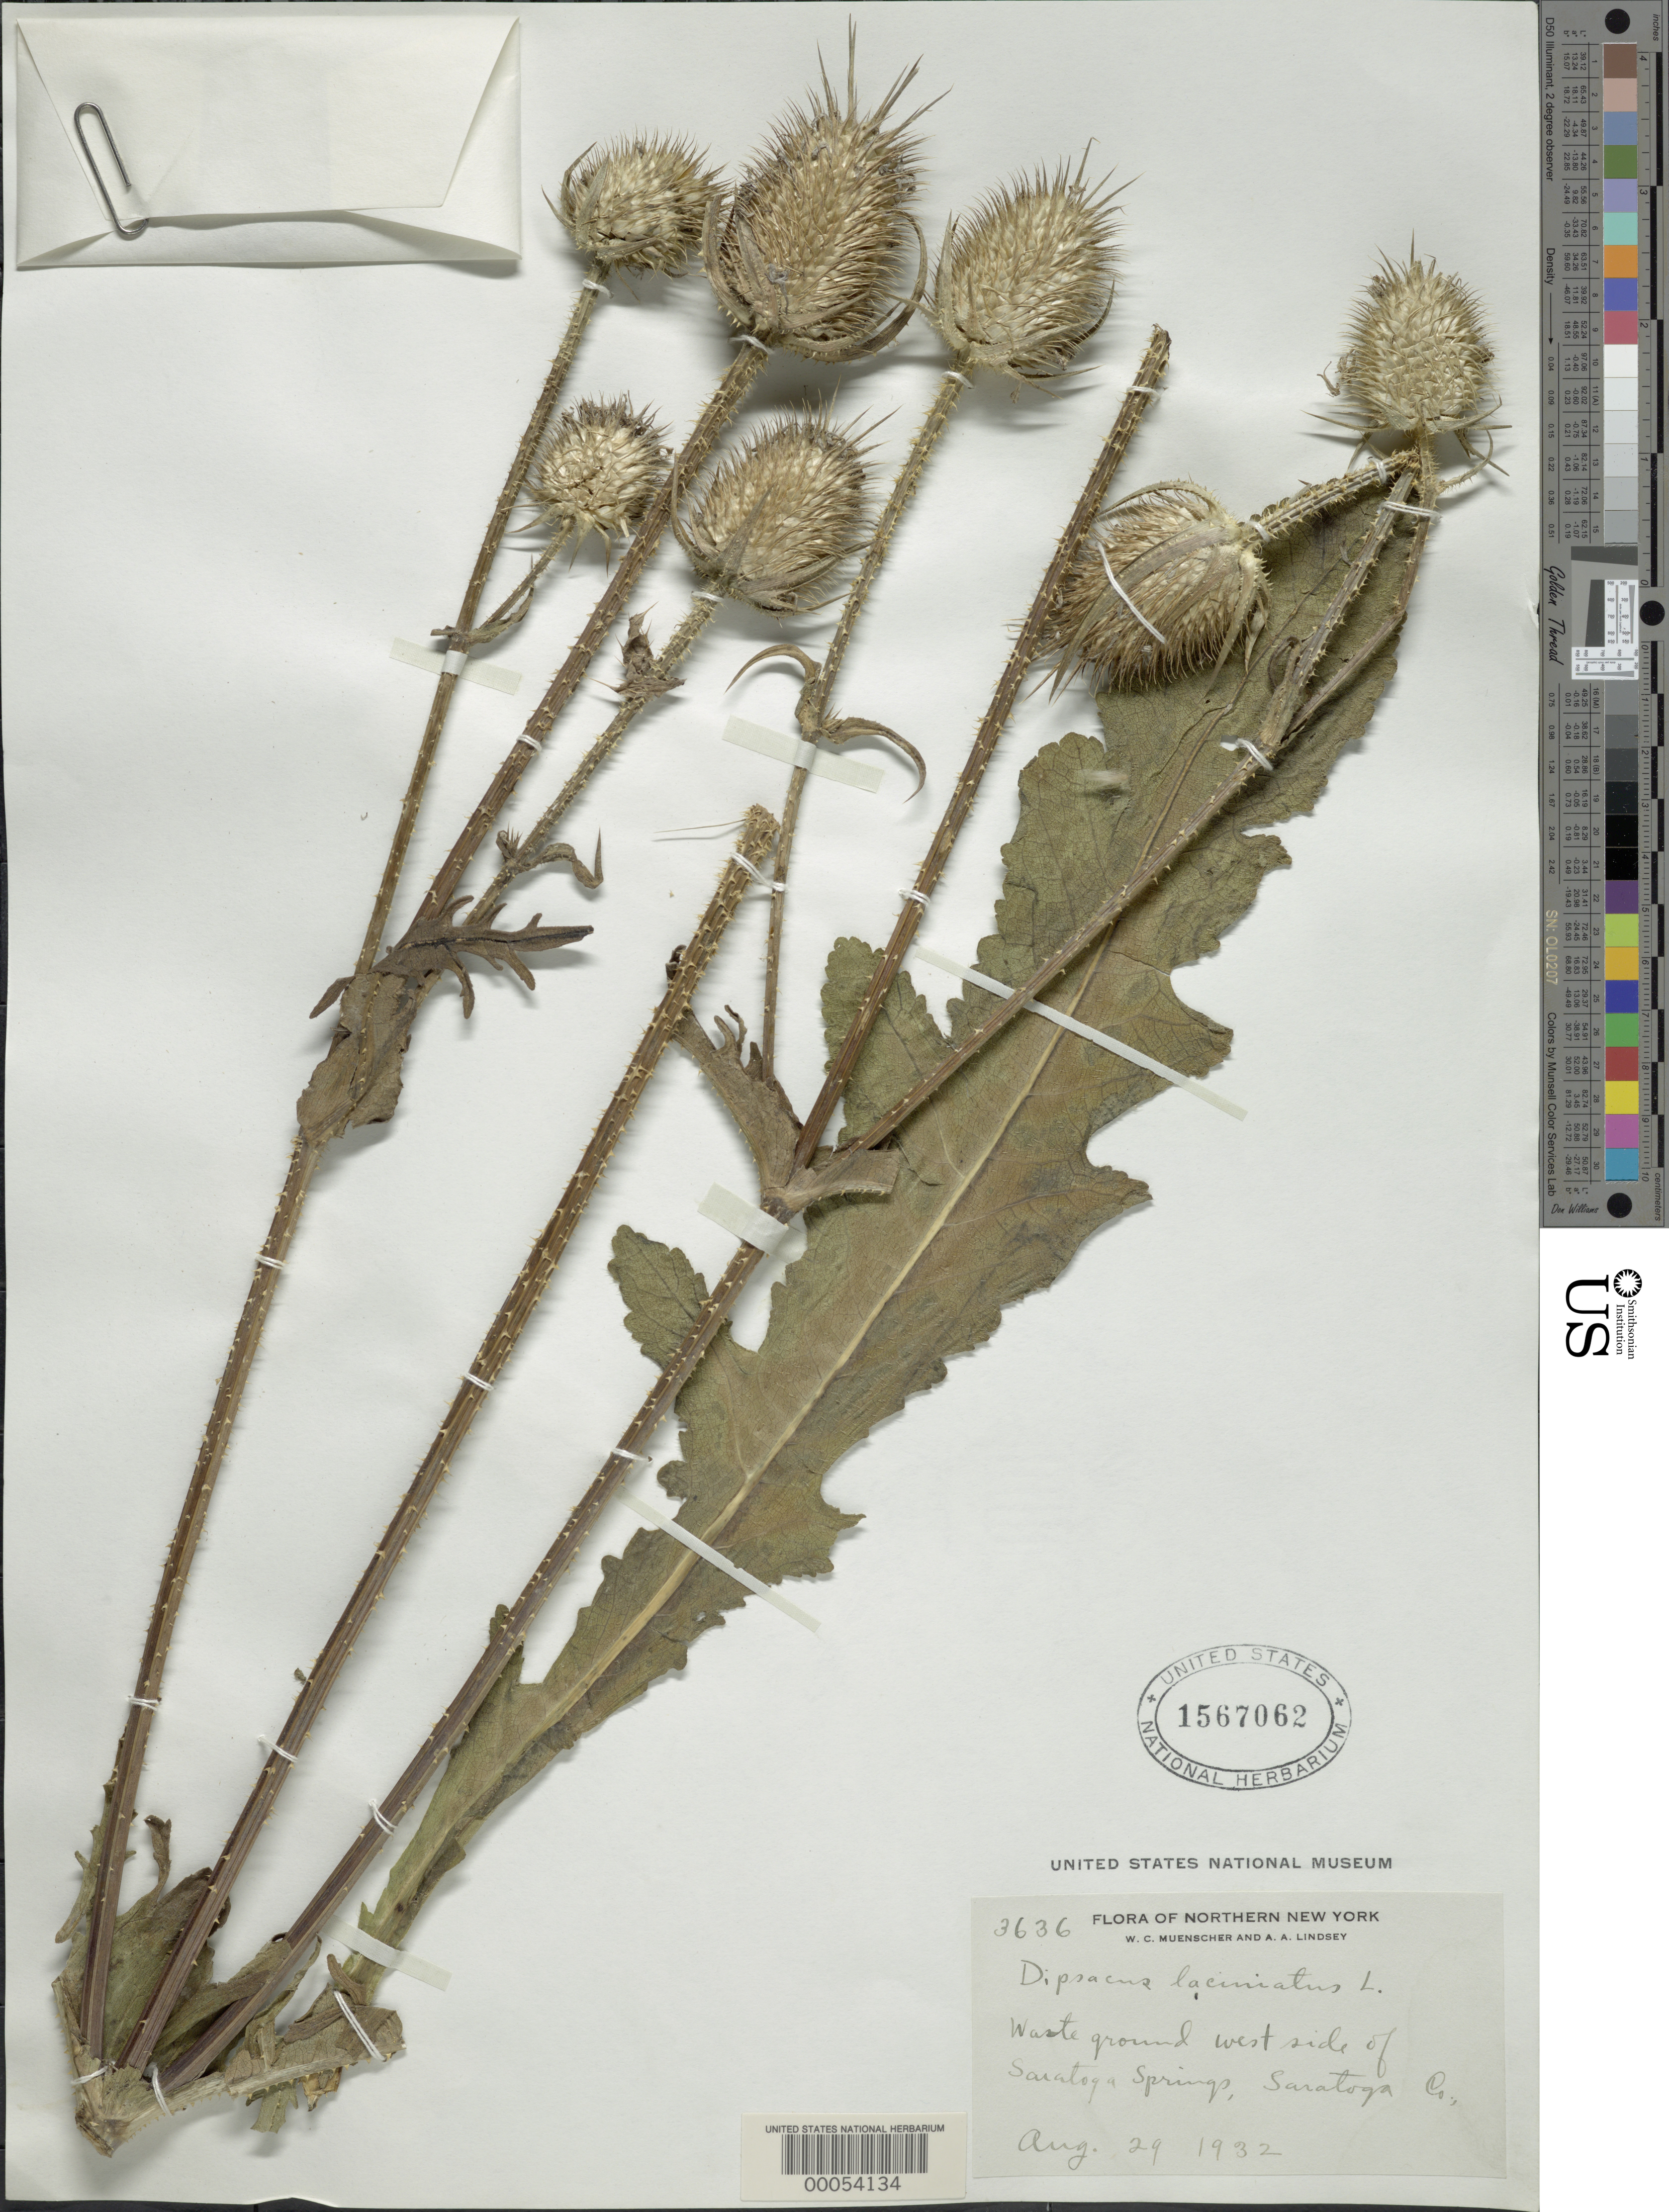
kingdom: Plantae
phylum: Tracheophyta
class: Magnoliopsida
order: Dipsacales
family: Caprifoliaceae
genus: Dipsacus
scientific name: Dipsacus laciniatus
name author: L.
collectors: W. Muenscher & A. Lindsey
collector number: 3636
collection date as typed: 20 Aug 1932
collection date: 1932-08-20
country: United States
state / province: New York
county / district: Saratoga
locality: Saratoga Springs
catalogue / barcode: US 1567062